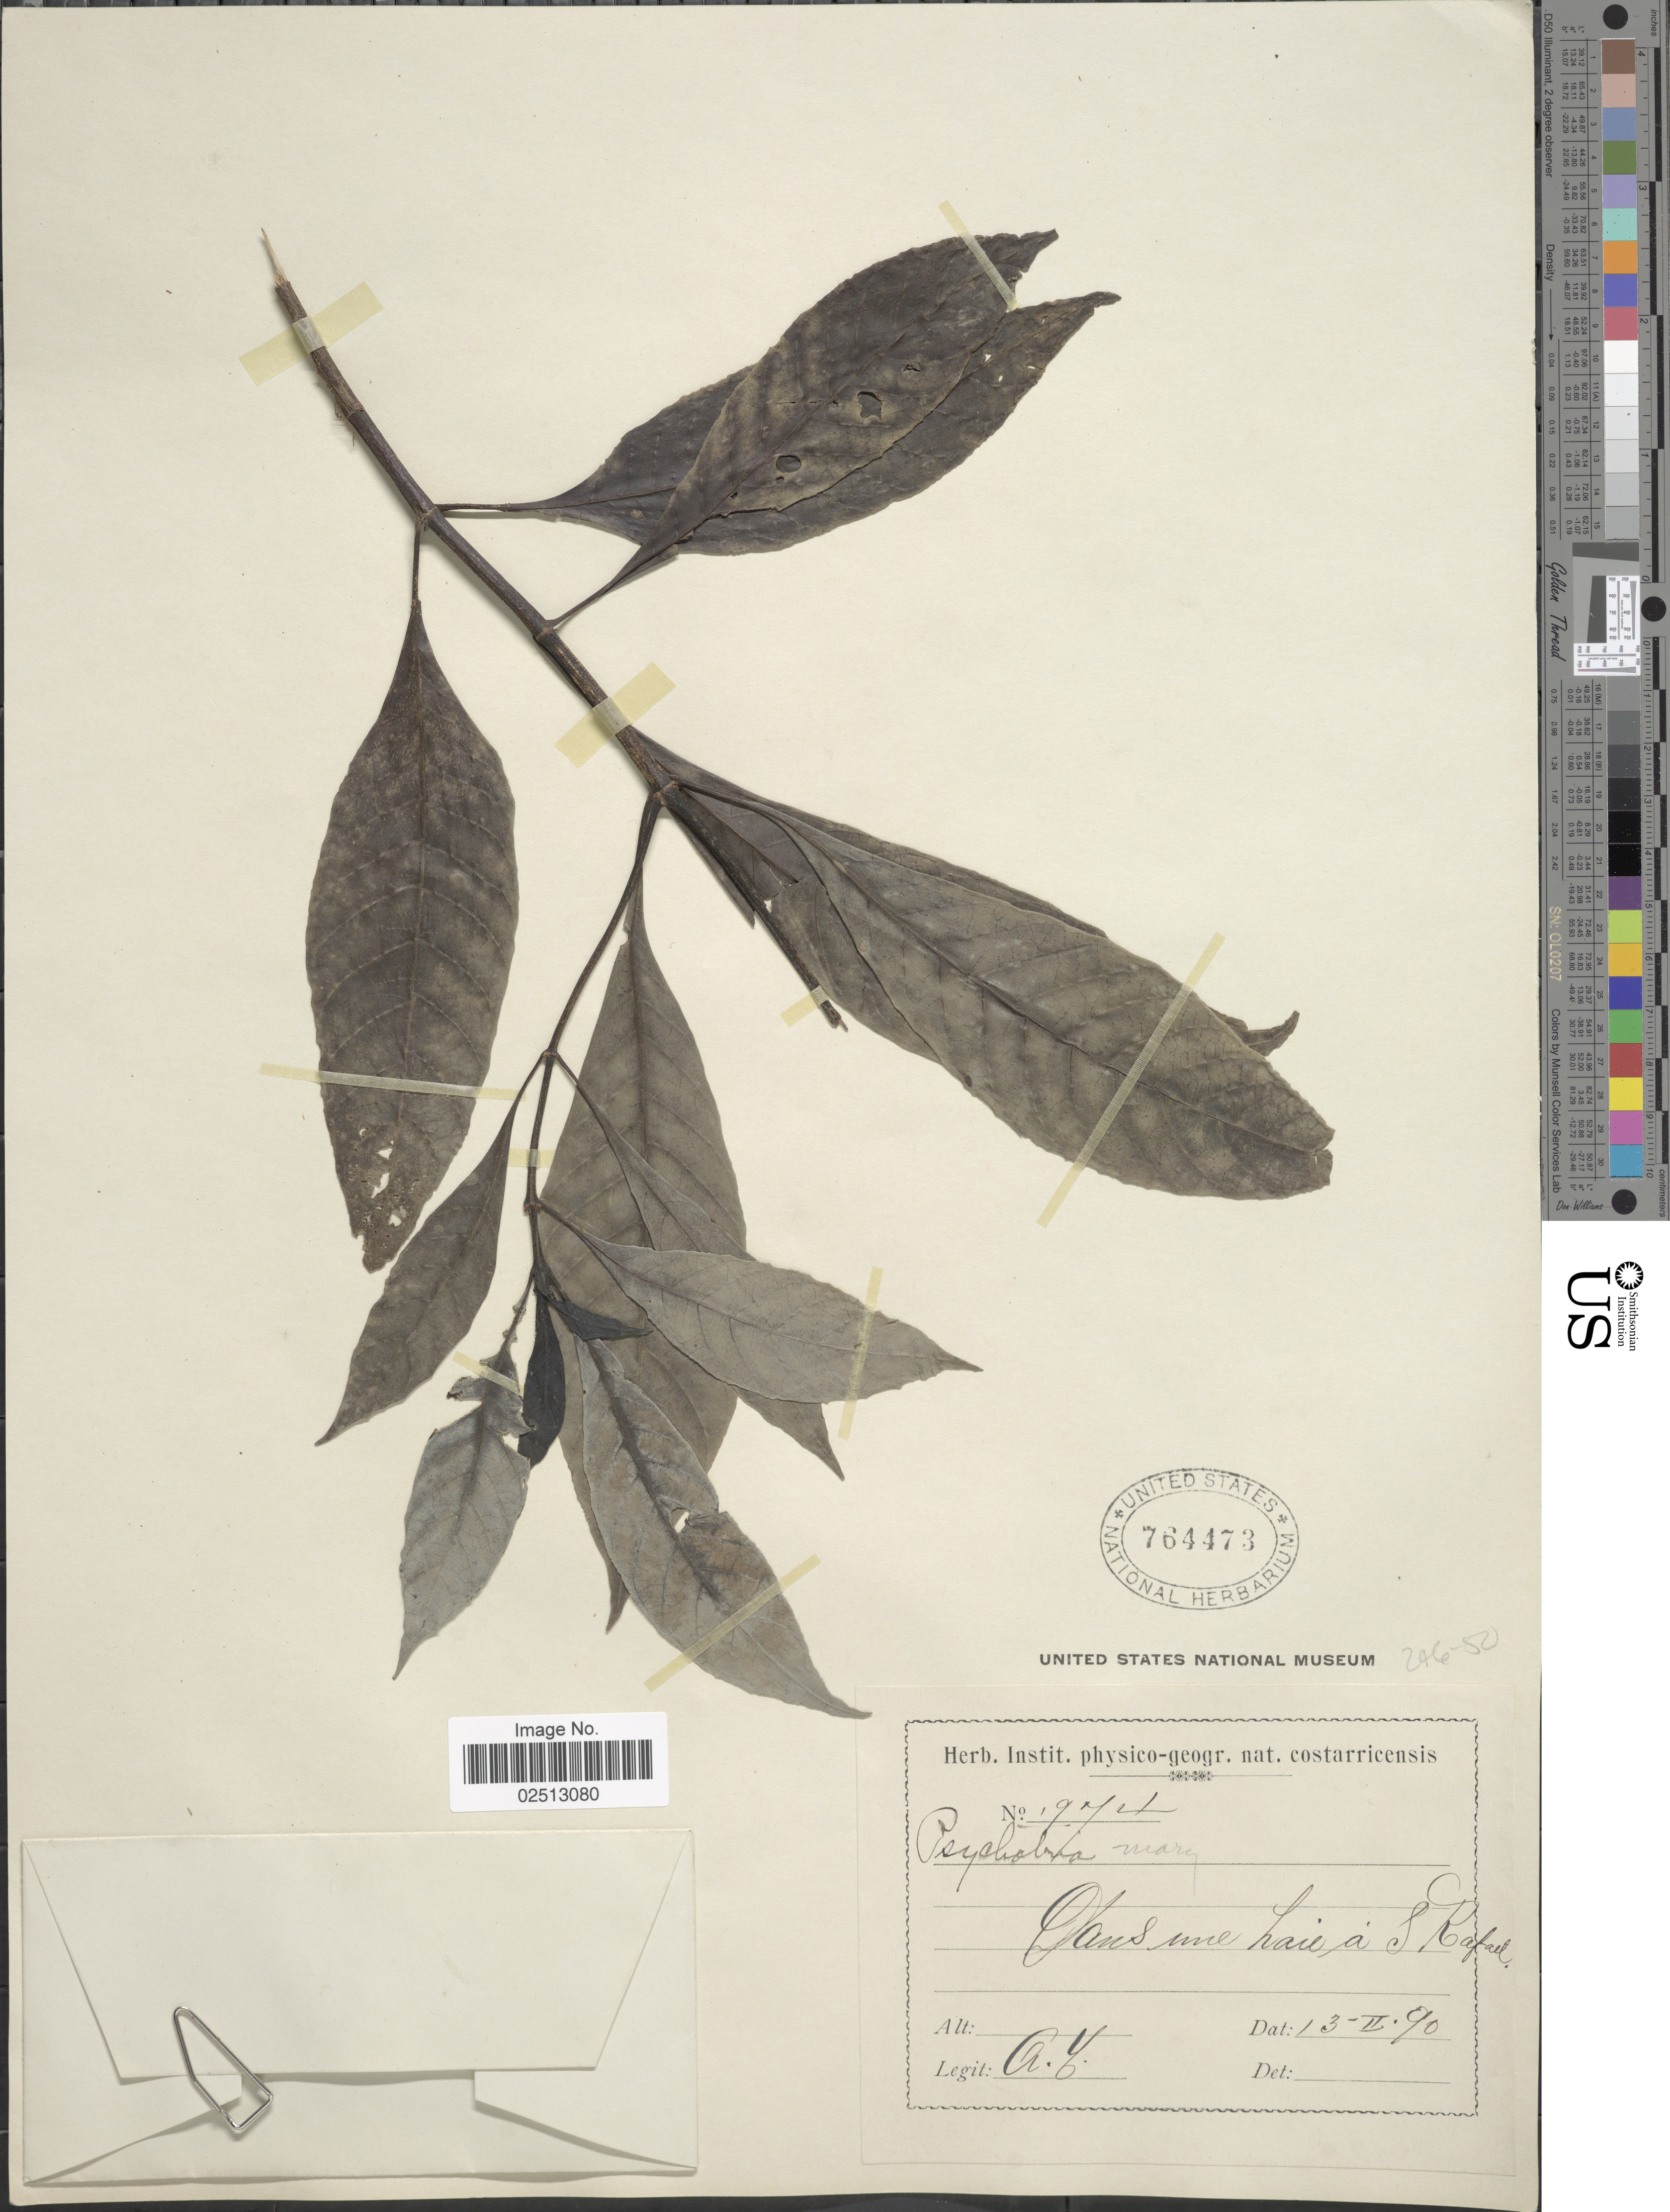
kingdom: Plantae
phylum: Tracheophyta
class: Magnoliopsida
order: Gentianales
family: Rubiaceae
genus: Psychotria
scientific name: Psychotria sp.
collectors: A. T.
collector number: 974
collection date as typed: Transcribed d/m/y: 13/2/90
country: Costa Rica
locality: Sans une Laie a S. Rafael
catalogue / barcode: US 764473